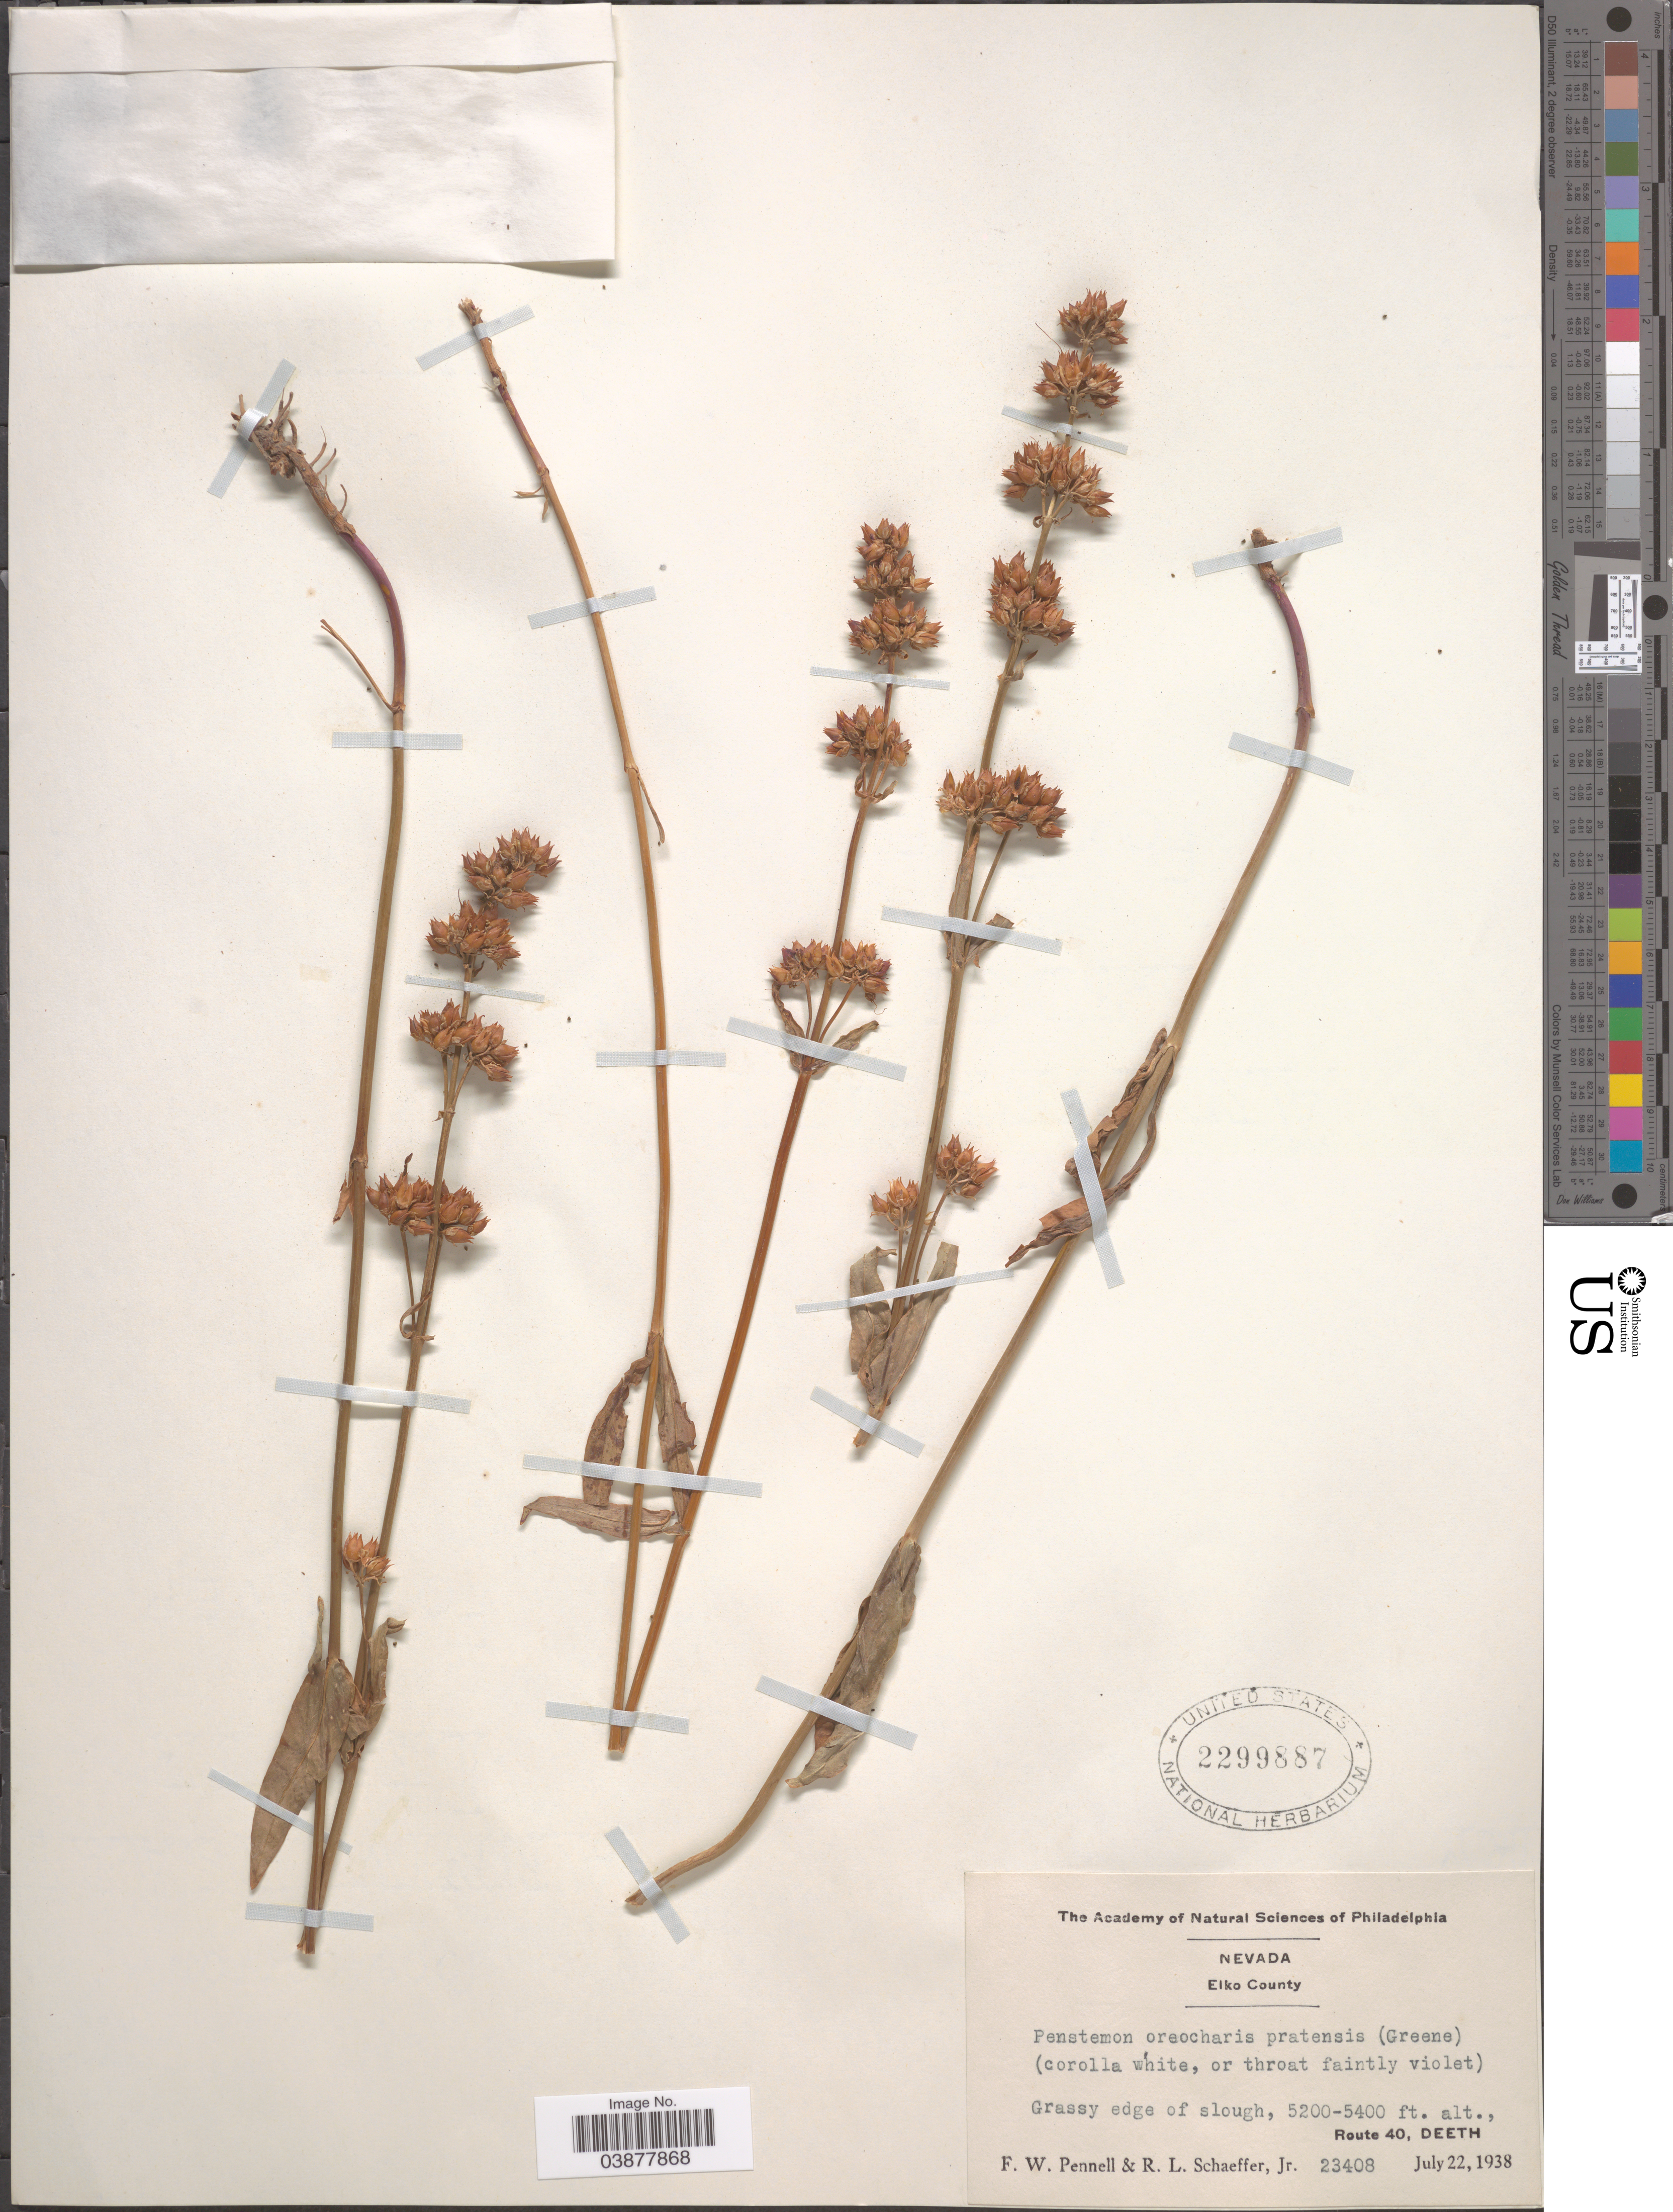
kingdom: Plantae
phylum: Tracheophyta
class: Magnoliopsida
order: Lamiales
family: Plantaginaceae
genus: Penstemon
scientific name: Penstemon rydbergii var. oreocharis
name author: (Greene) N.H. Holmgren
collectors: F. W. Pennell & R. L. Schaeffer Jr.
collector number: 23408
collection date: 1938-07-22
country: United States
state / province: Nevada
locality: Elko County. Grassy edge of slough, Route 40, Deeth.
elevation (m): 1585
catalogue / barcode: US 2299887